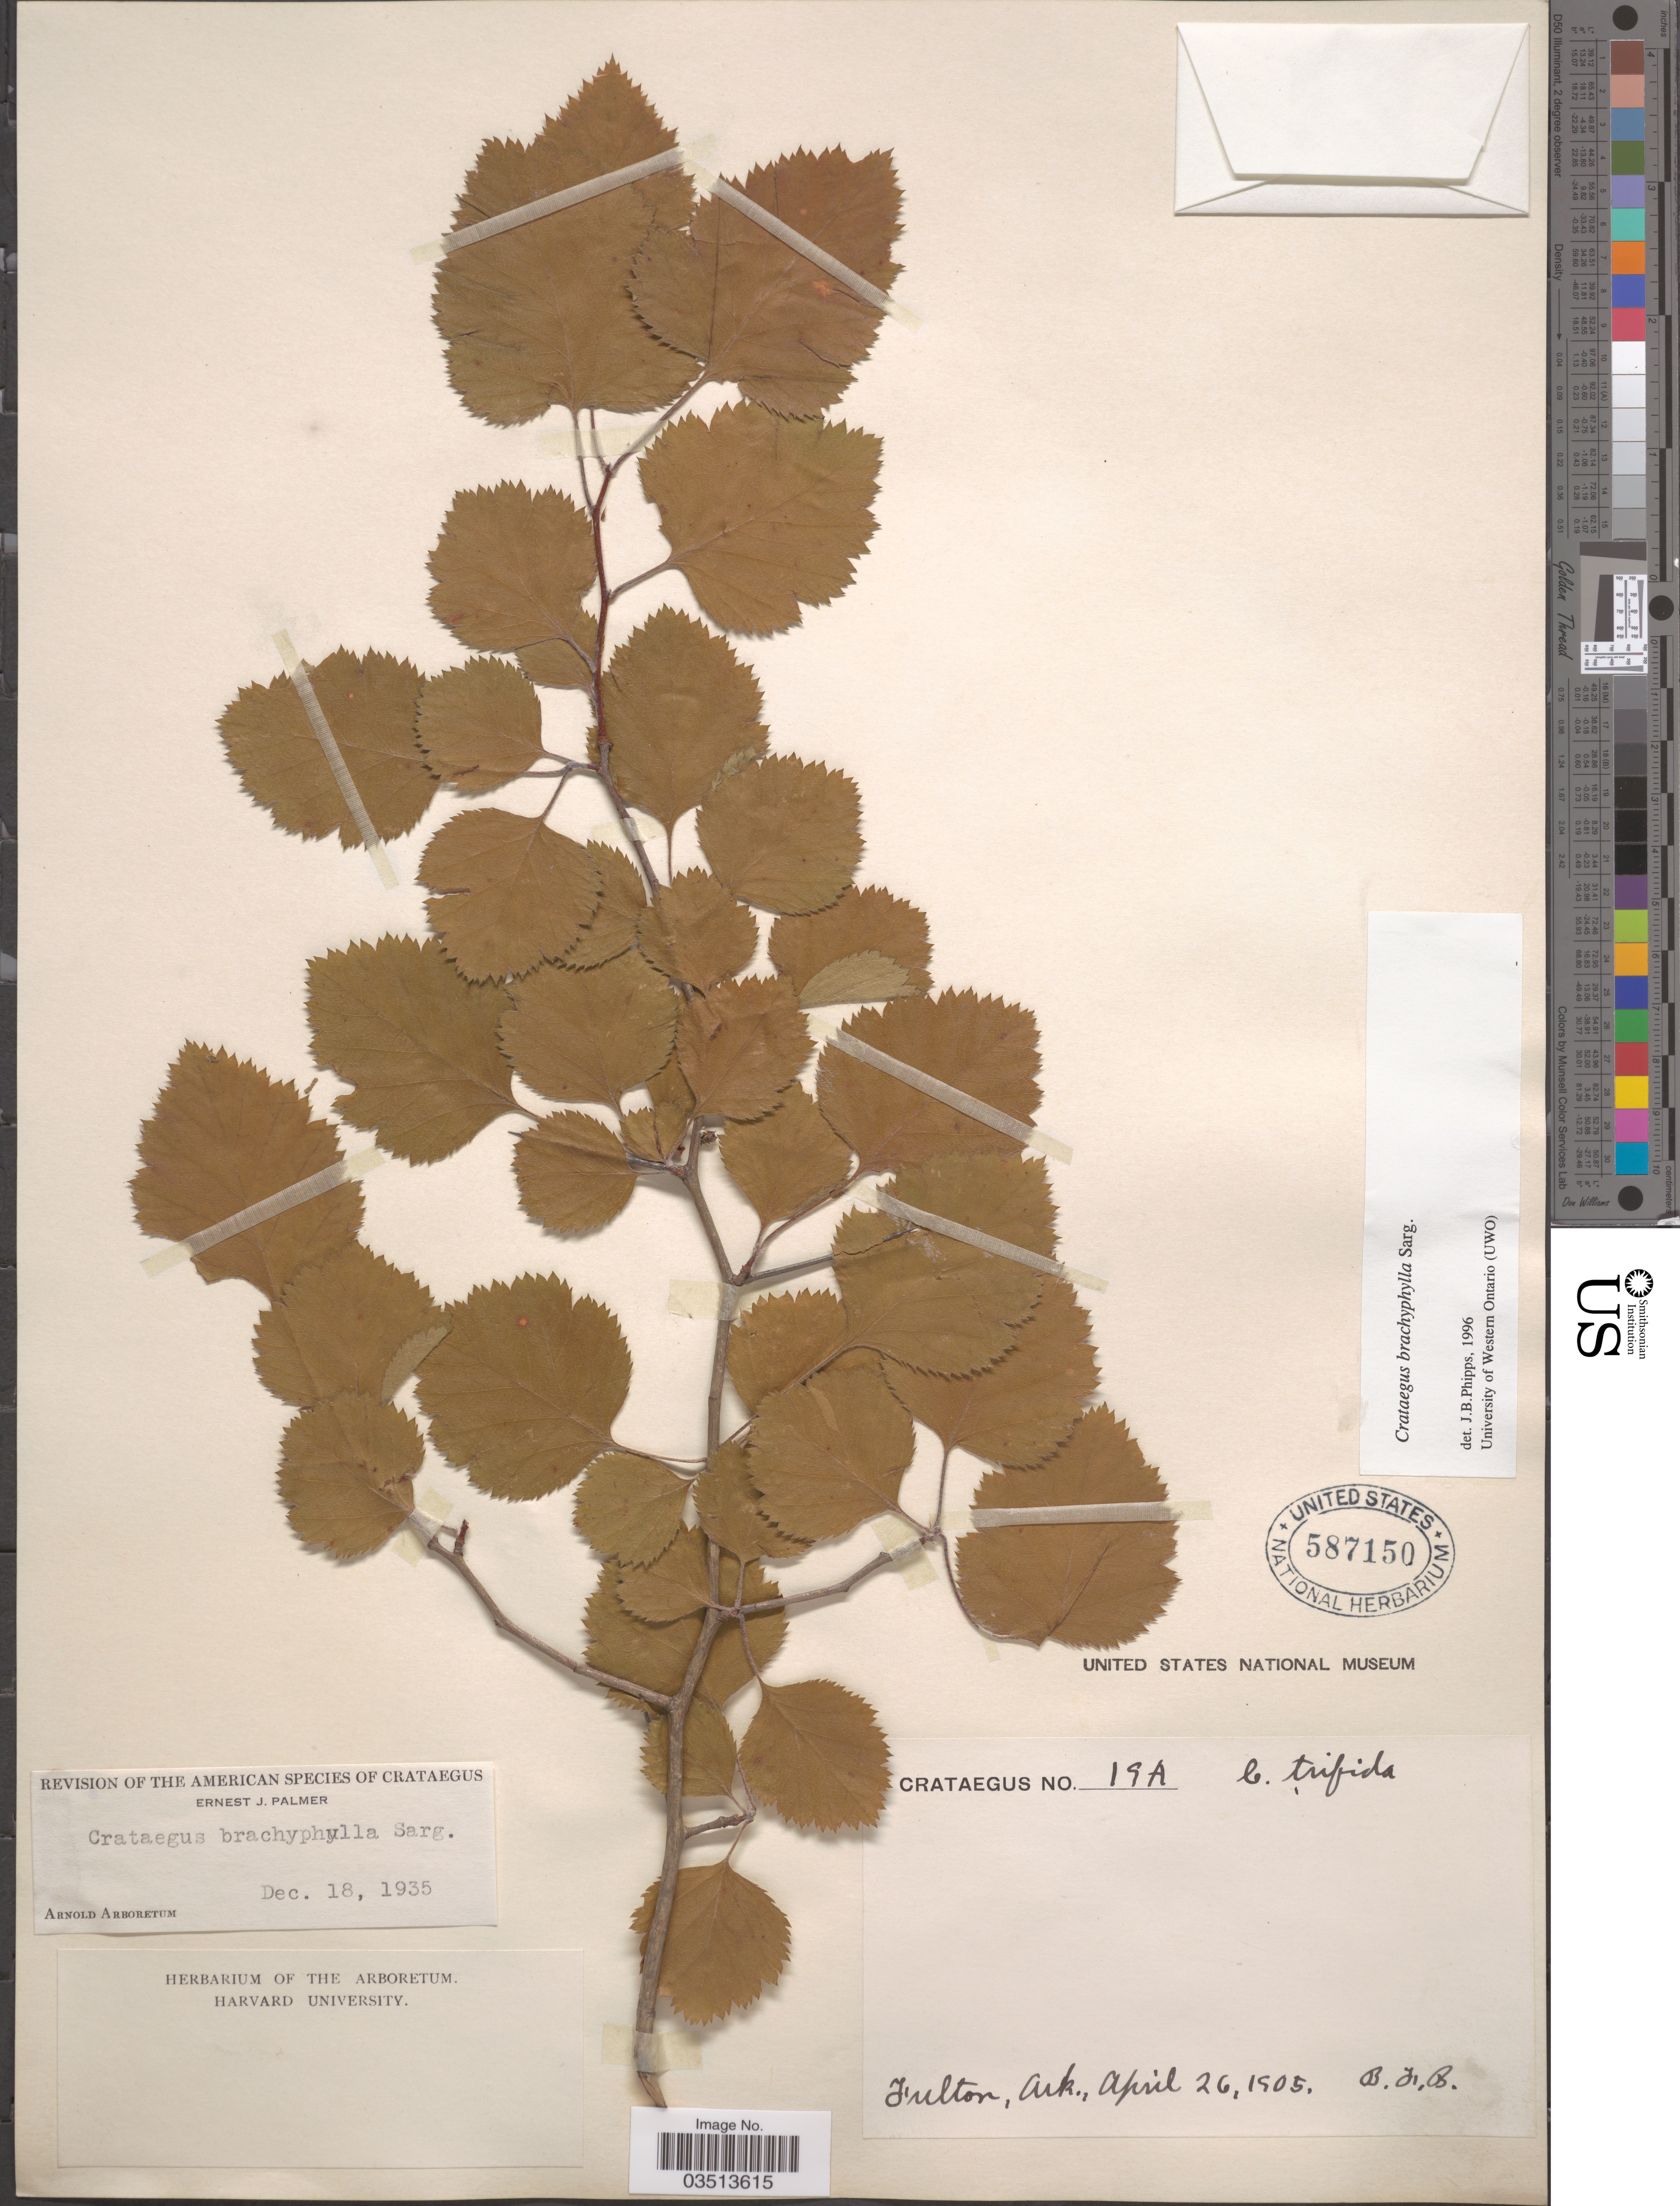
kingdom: Plantae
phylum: Tracheophyta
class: Magnoliopsida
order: Rosales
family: Rosaceae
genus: Crataegus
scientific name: Crataegus brachyphylla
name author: Sarg.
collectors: B. F. B.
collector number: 19A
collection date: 1905-04-26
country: United States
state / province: Arkansas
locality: Fulton.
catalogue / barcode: US 587150